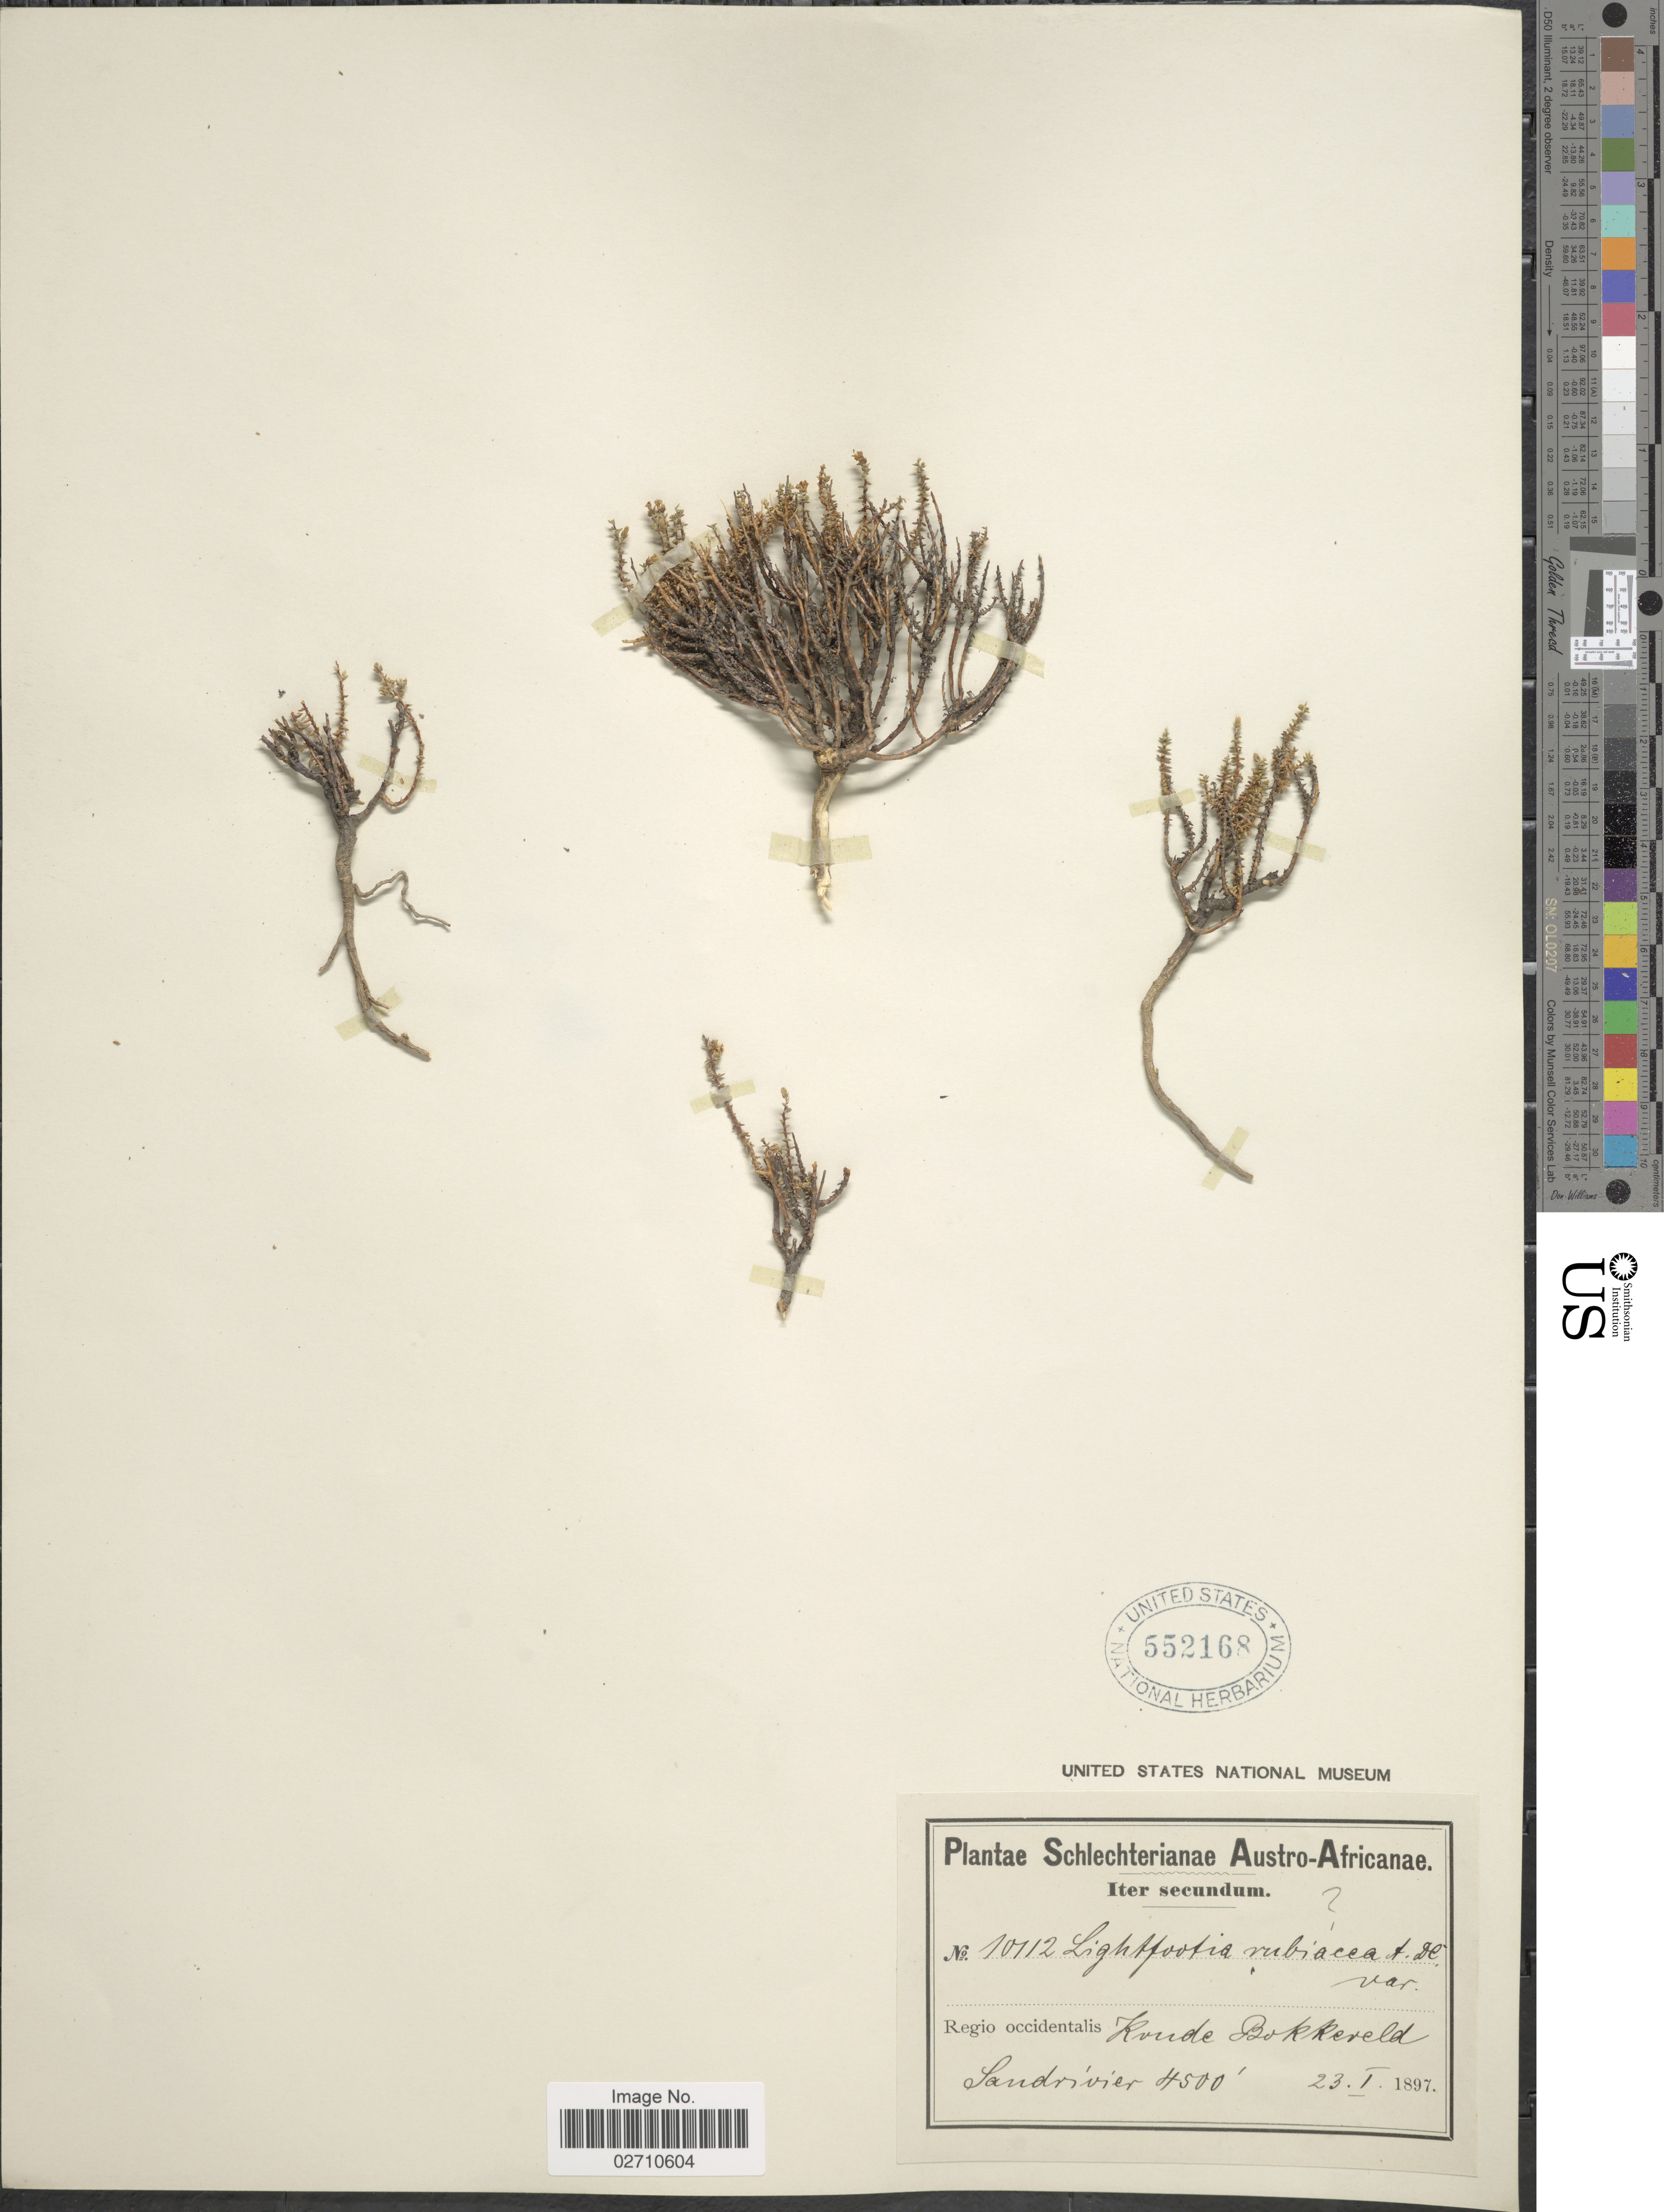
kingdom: Plantae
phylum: Tracheophyta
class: Magnoliopsida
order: Asterales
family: Campanulaceae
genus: Wahlenbergia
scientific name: Wahlenbergia sp.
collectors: Schlechter, --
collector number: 10112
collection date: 1897-01-23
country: South Africa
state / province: Western Cape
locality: Austro-Africanae, Regio occidentalis, Koude Bokkeveld, Sandrivier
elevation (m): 1372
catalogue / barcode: US 552168